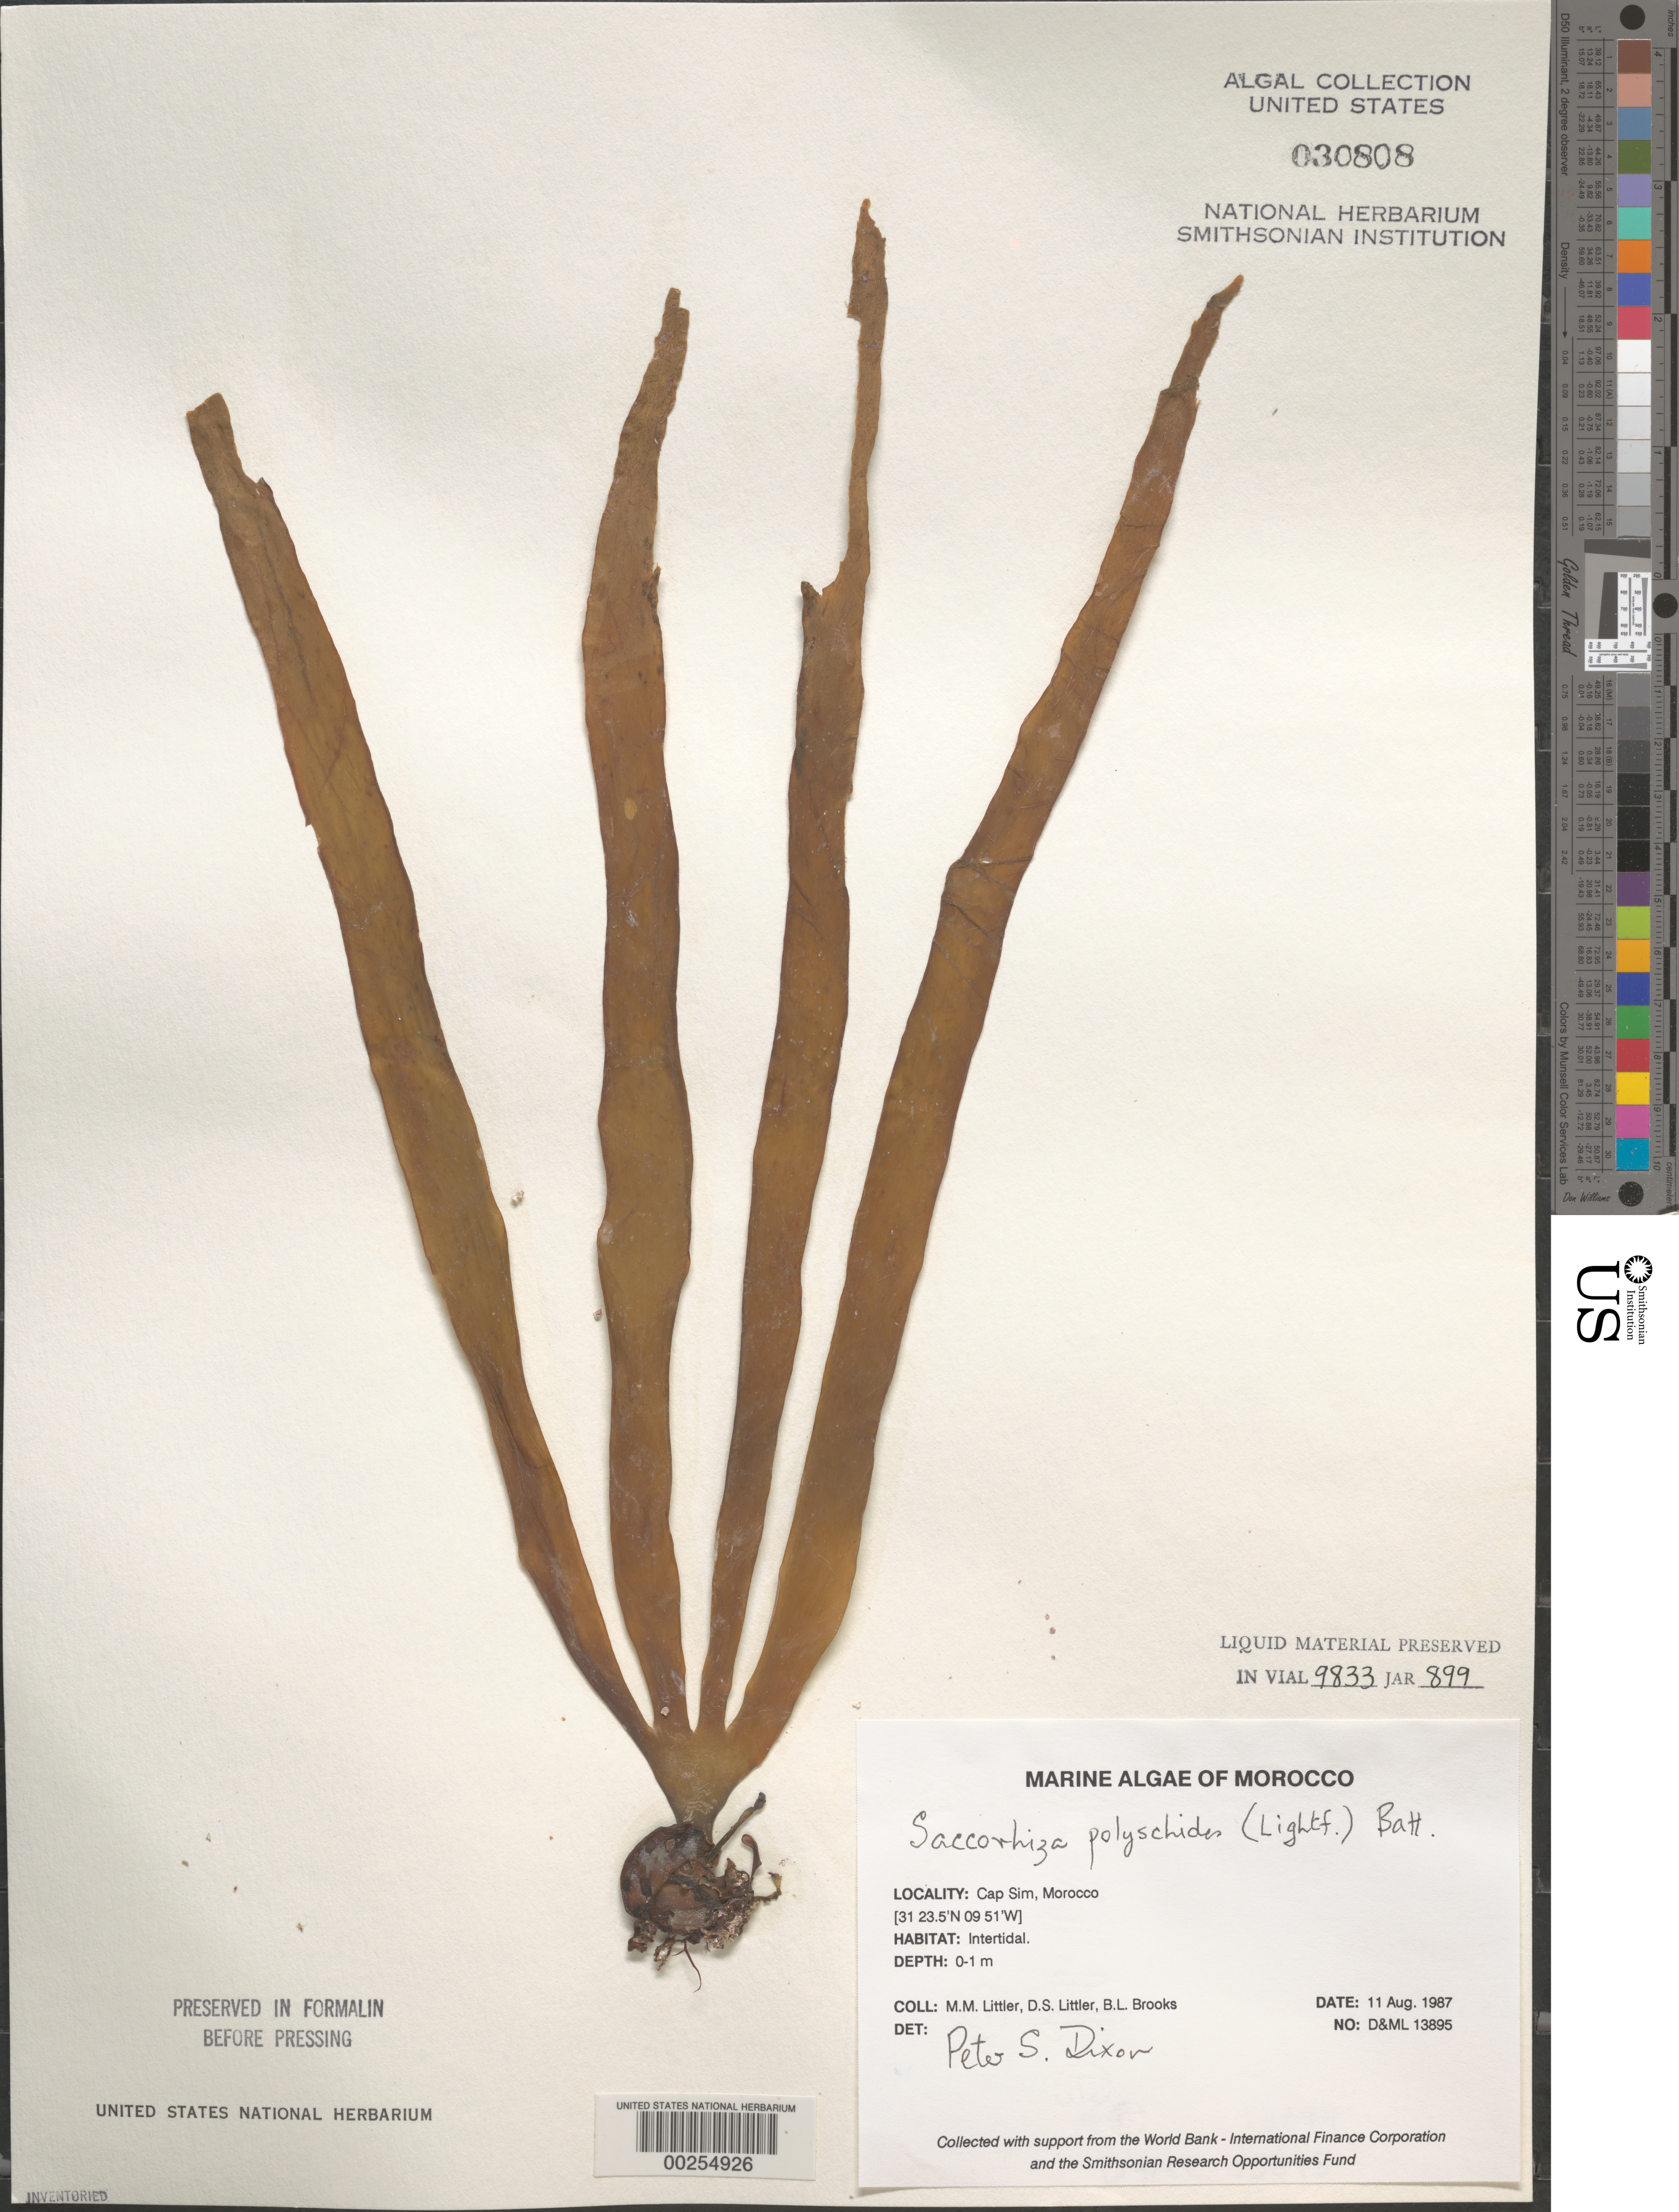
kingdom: Chromista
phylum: Foraminifera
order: Astrorhizida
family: Hyperamminidae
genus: Saccorhiza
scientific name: Saccorhiza polyschides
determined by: Dixon, P. S.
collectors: M. M. Littler, D. S. Littler & B. Brooks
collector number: D&ML 13895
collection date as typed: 11 Aug 1987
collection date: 1987-08-11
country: Morocco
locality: Cap Sim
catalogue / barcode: US 30808